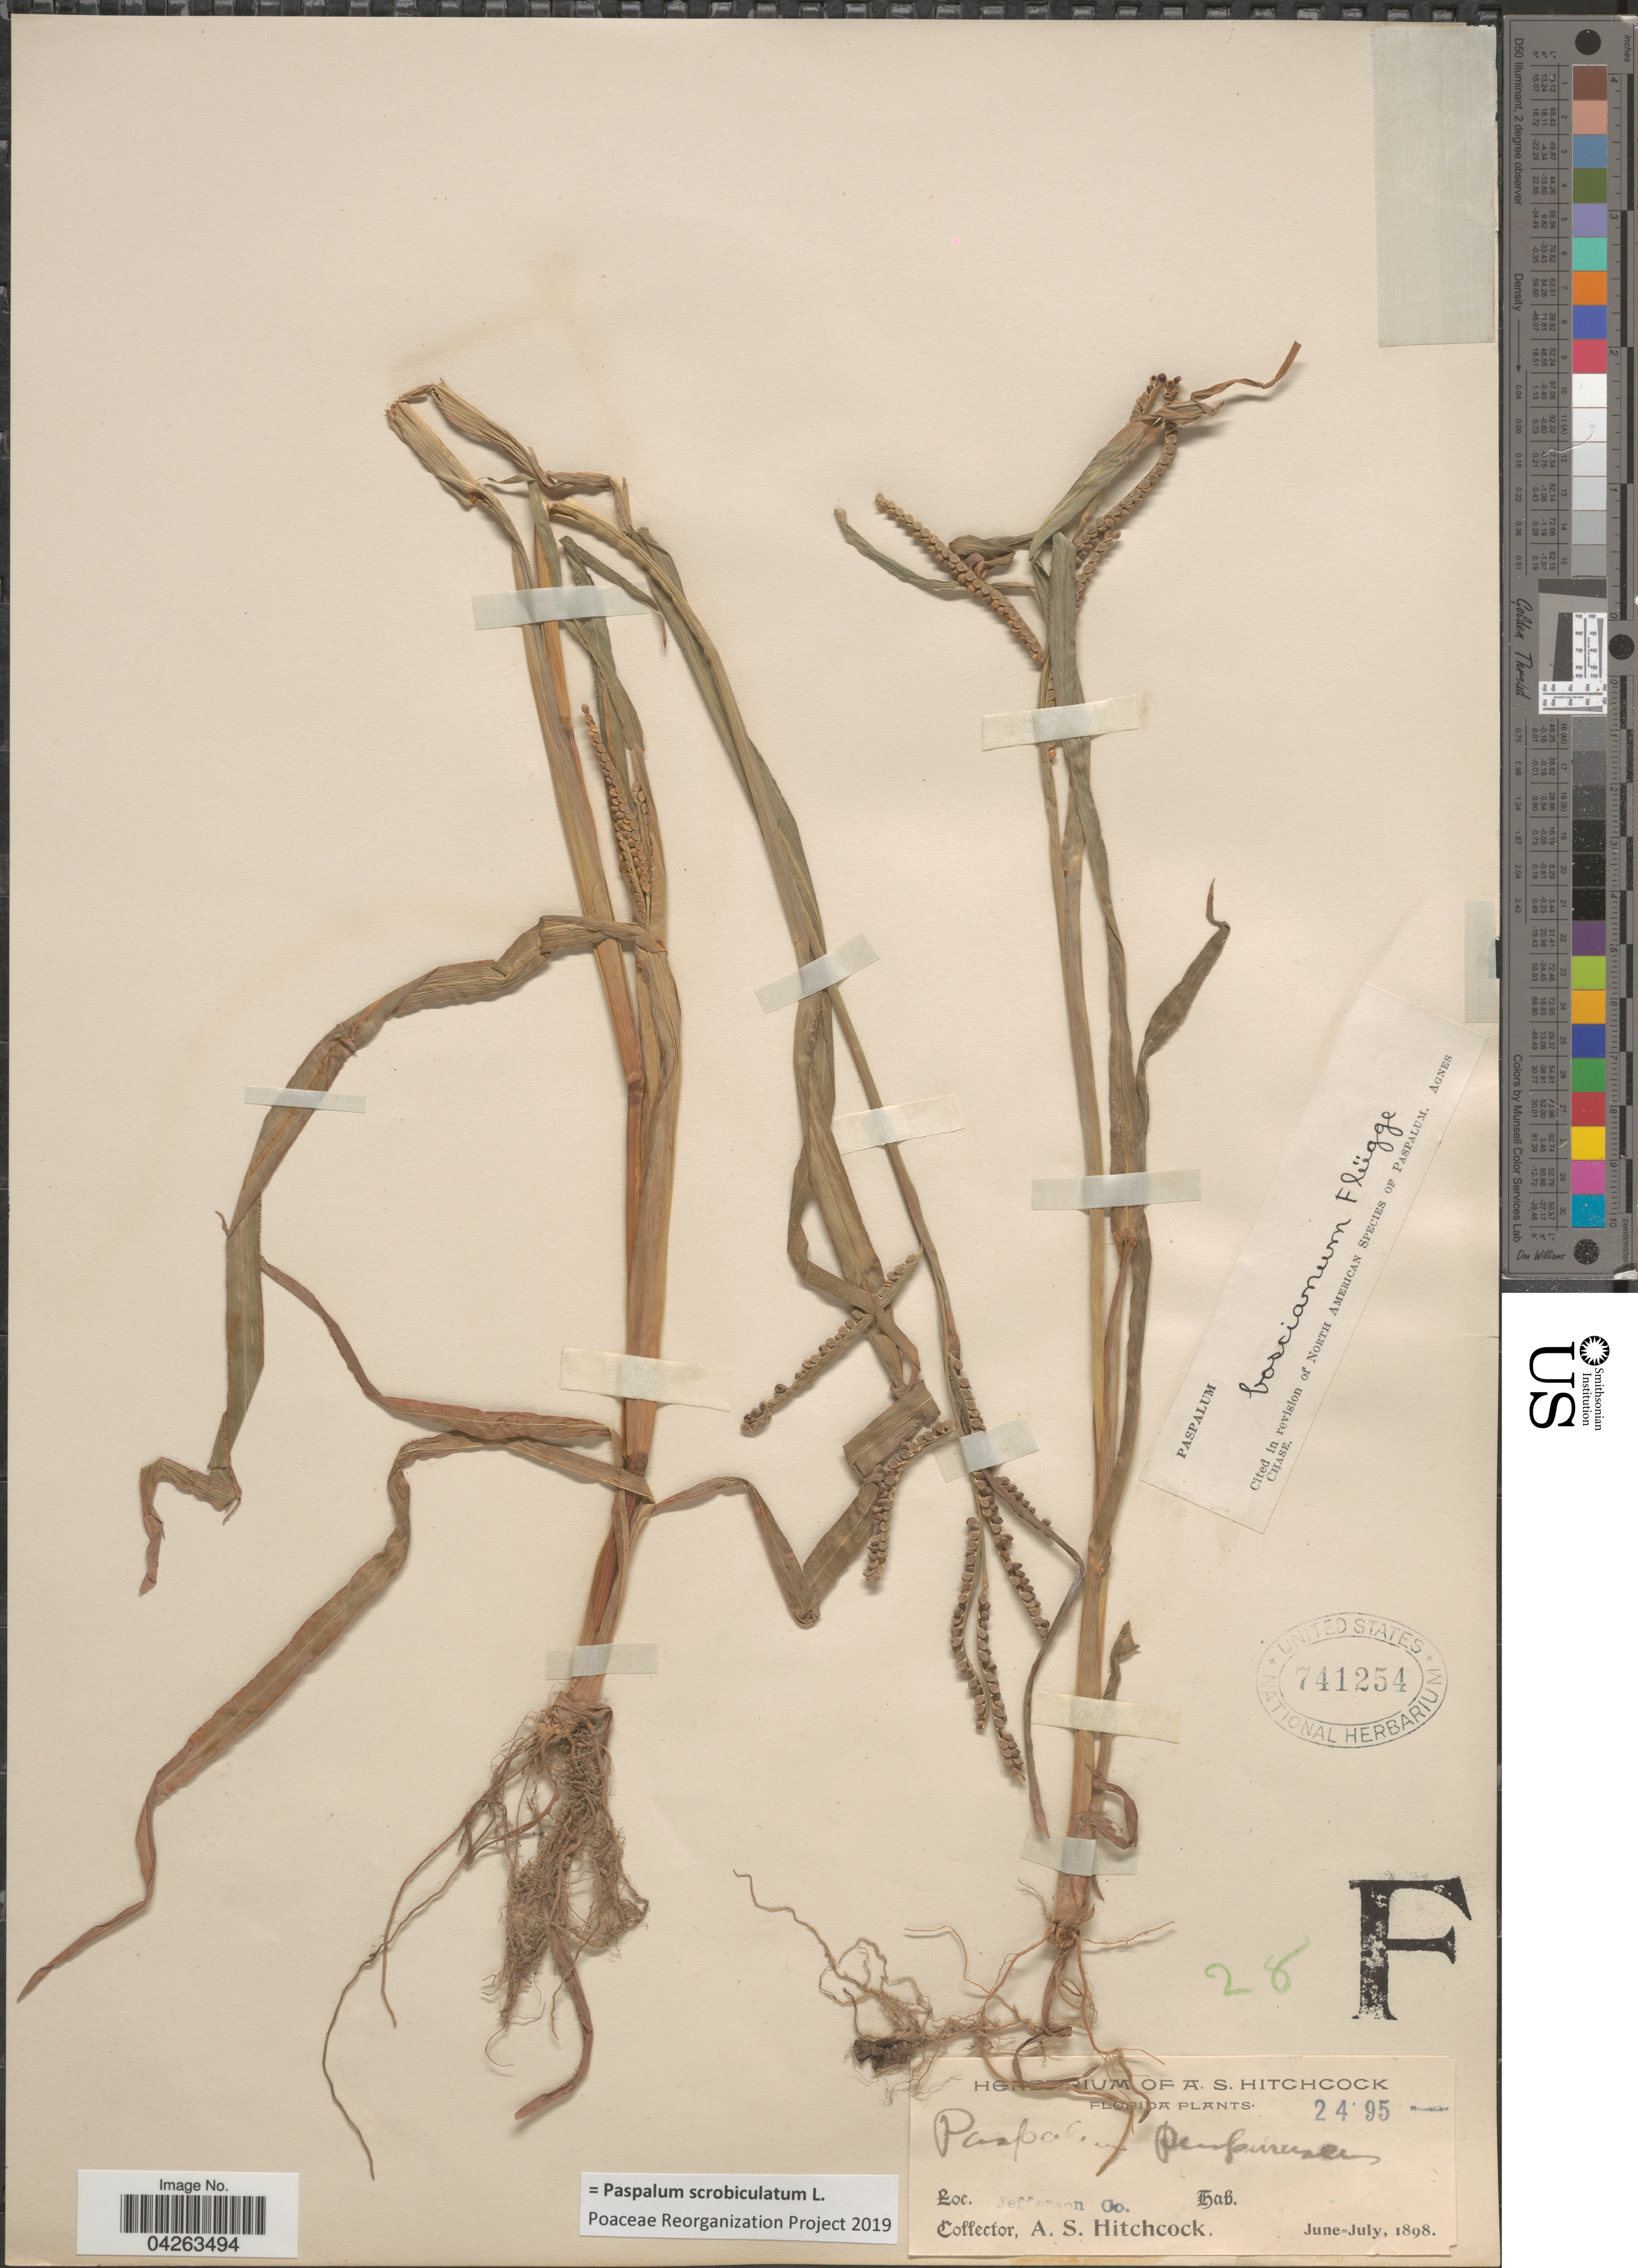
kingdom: Plantae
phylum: Tracheophyta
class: Liliopsida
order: Poales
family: Poaceae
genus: Paspalum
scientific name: Paspalum scrobiculatum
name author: L.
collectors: A. S. Hitchcock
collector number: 2495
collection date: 1898-06/1898-07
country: United States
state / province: Florida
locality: Jefferson Co.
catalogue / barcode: US 741254